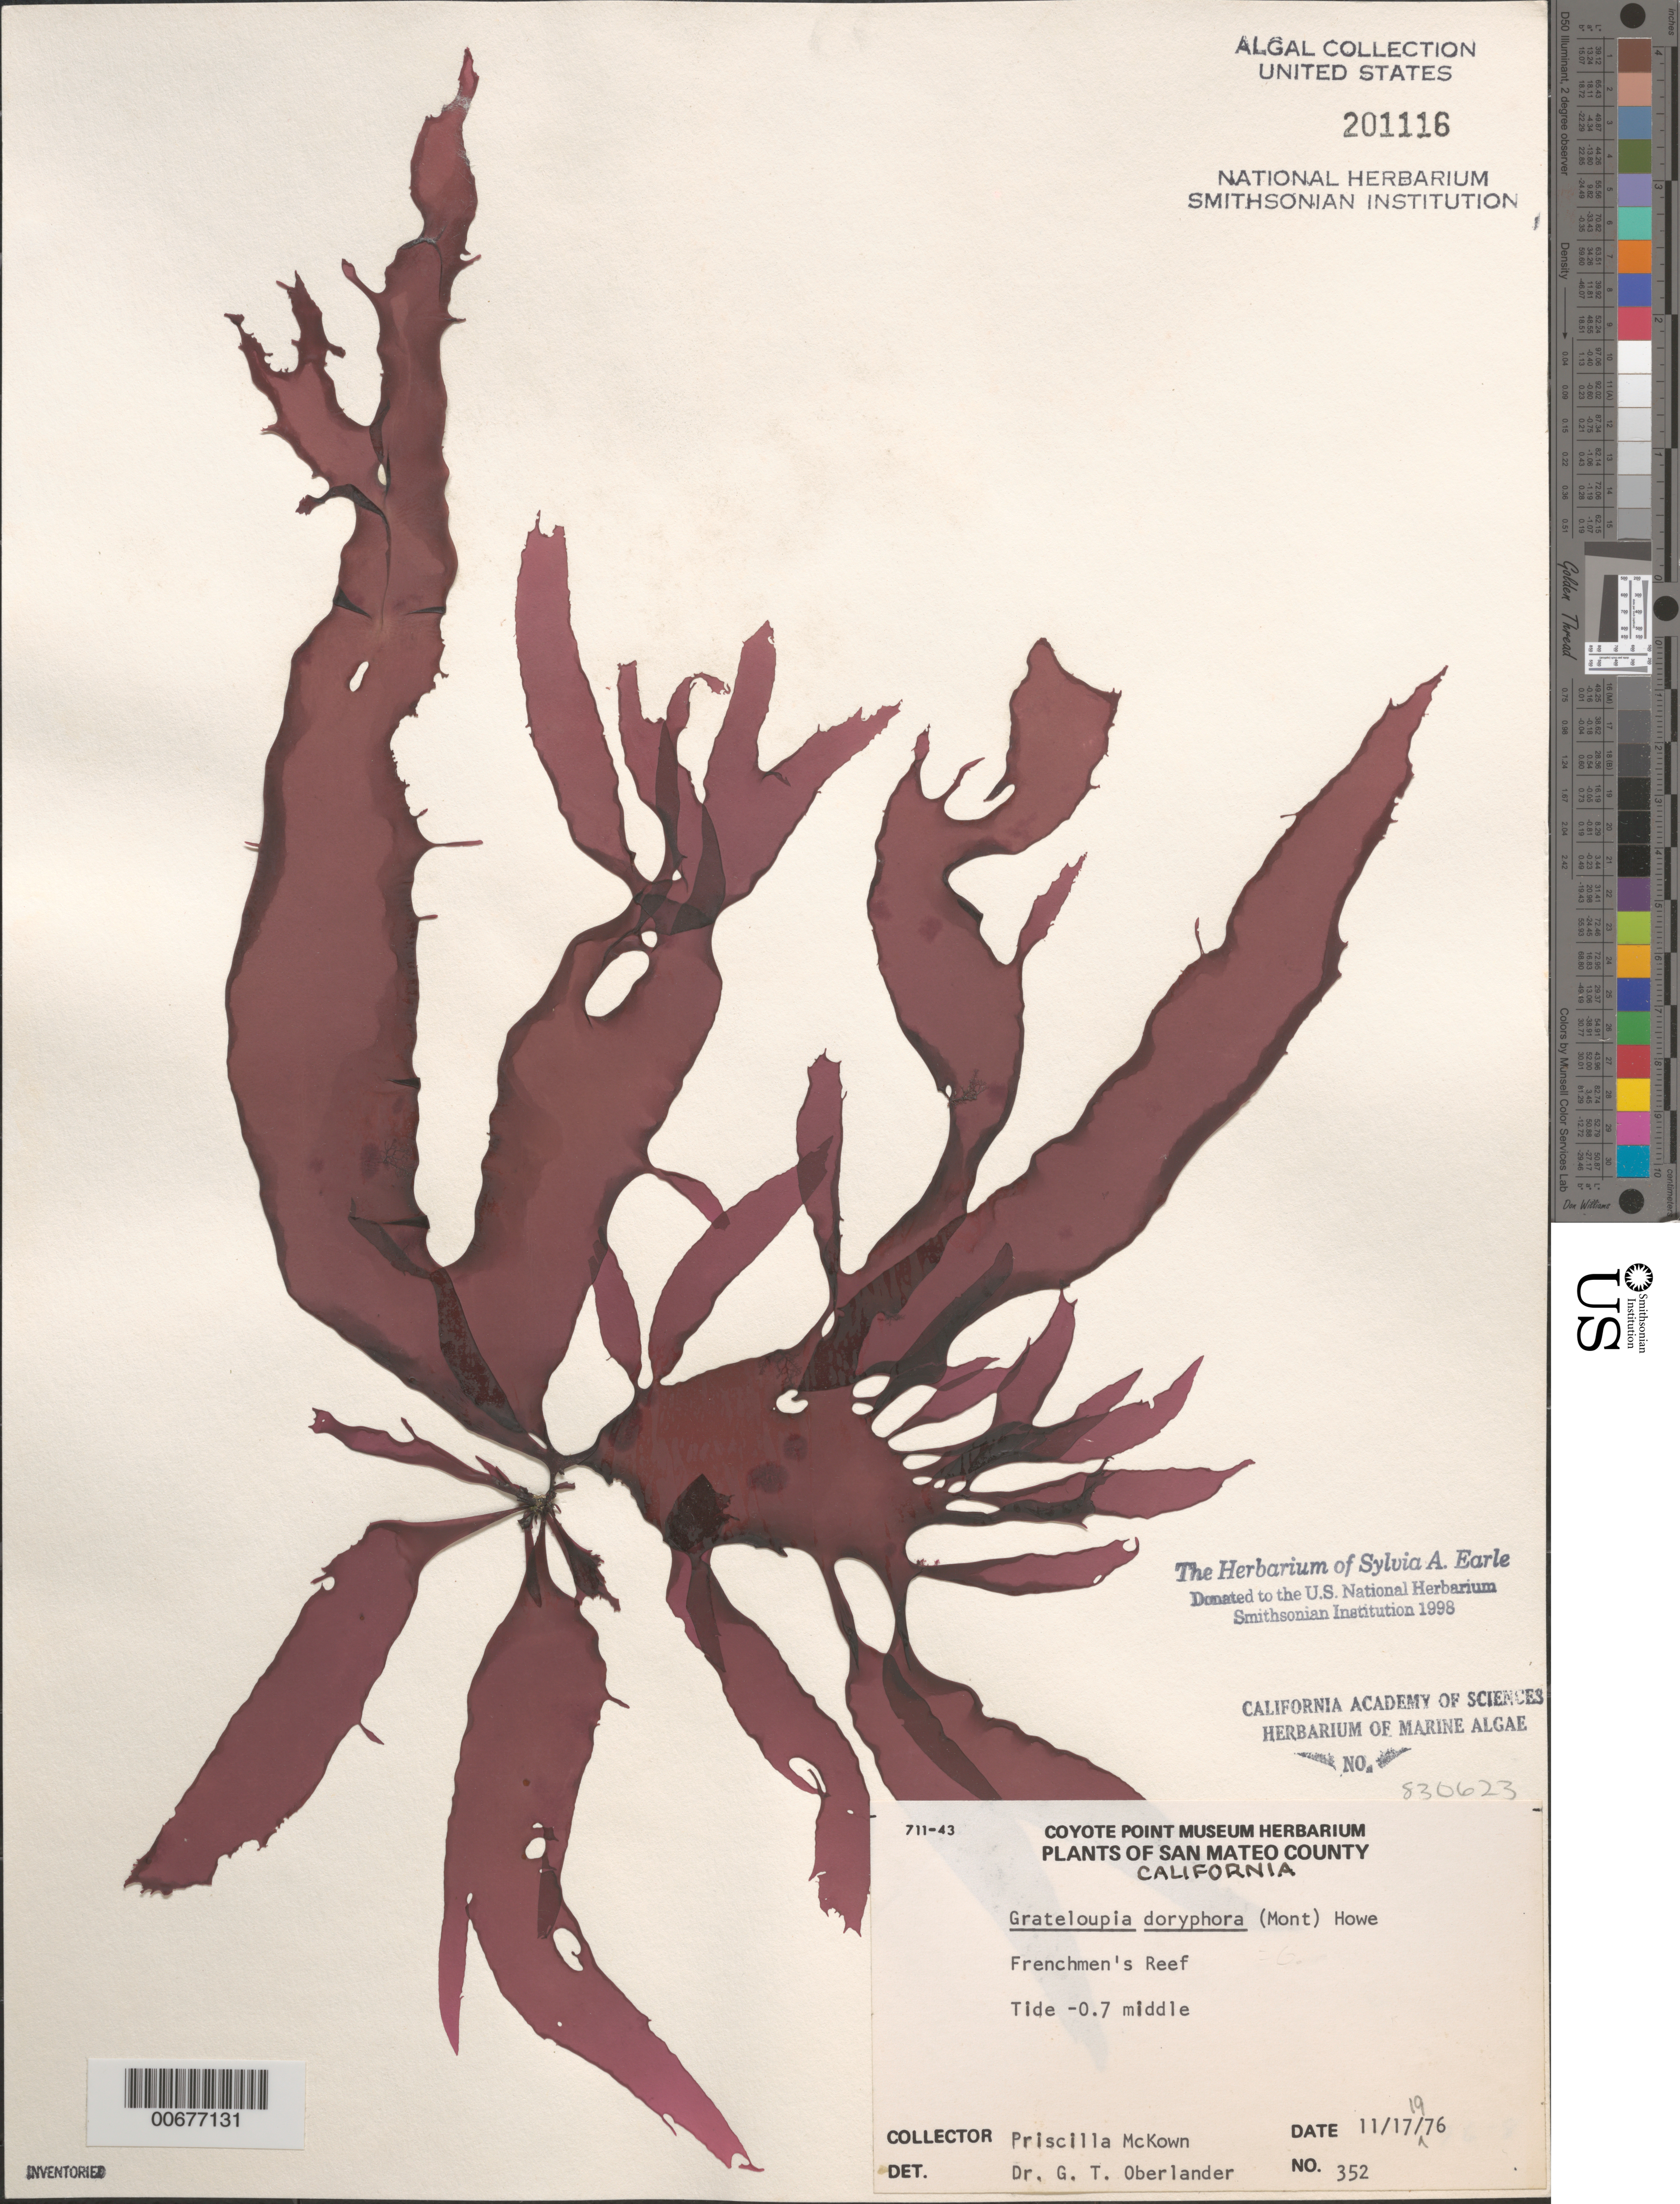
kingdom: Plantae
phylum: Rhodophyta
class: Florideophyceae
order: Halymeniales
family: Halymeniaceae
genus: Grateloupia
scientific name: Grateloupia doryphora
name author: (Mont.) Howe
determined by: Oberlander, G. T.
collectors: P. McKown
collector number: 352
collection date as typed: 17 Nov 1976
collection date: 1976-11-17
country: United States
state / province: California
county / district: San Mateo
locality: Frenchman's Reef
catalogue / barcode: US 201116